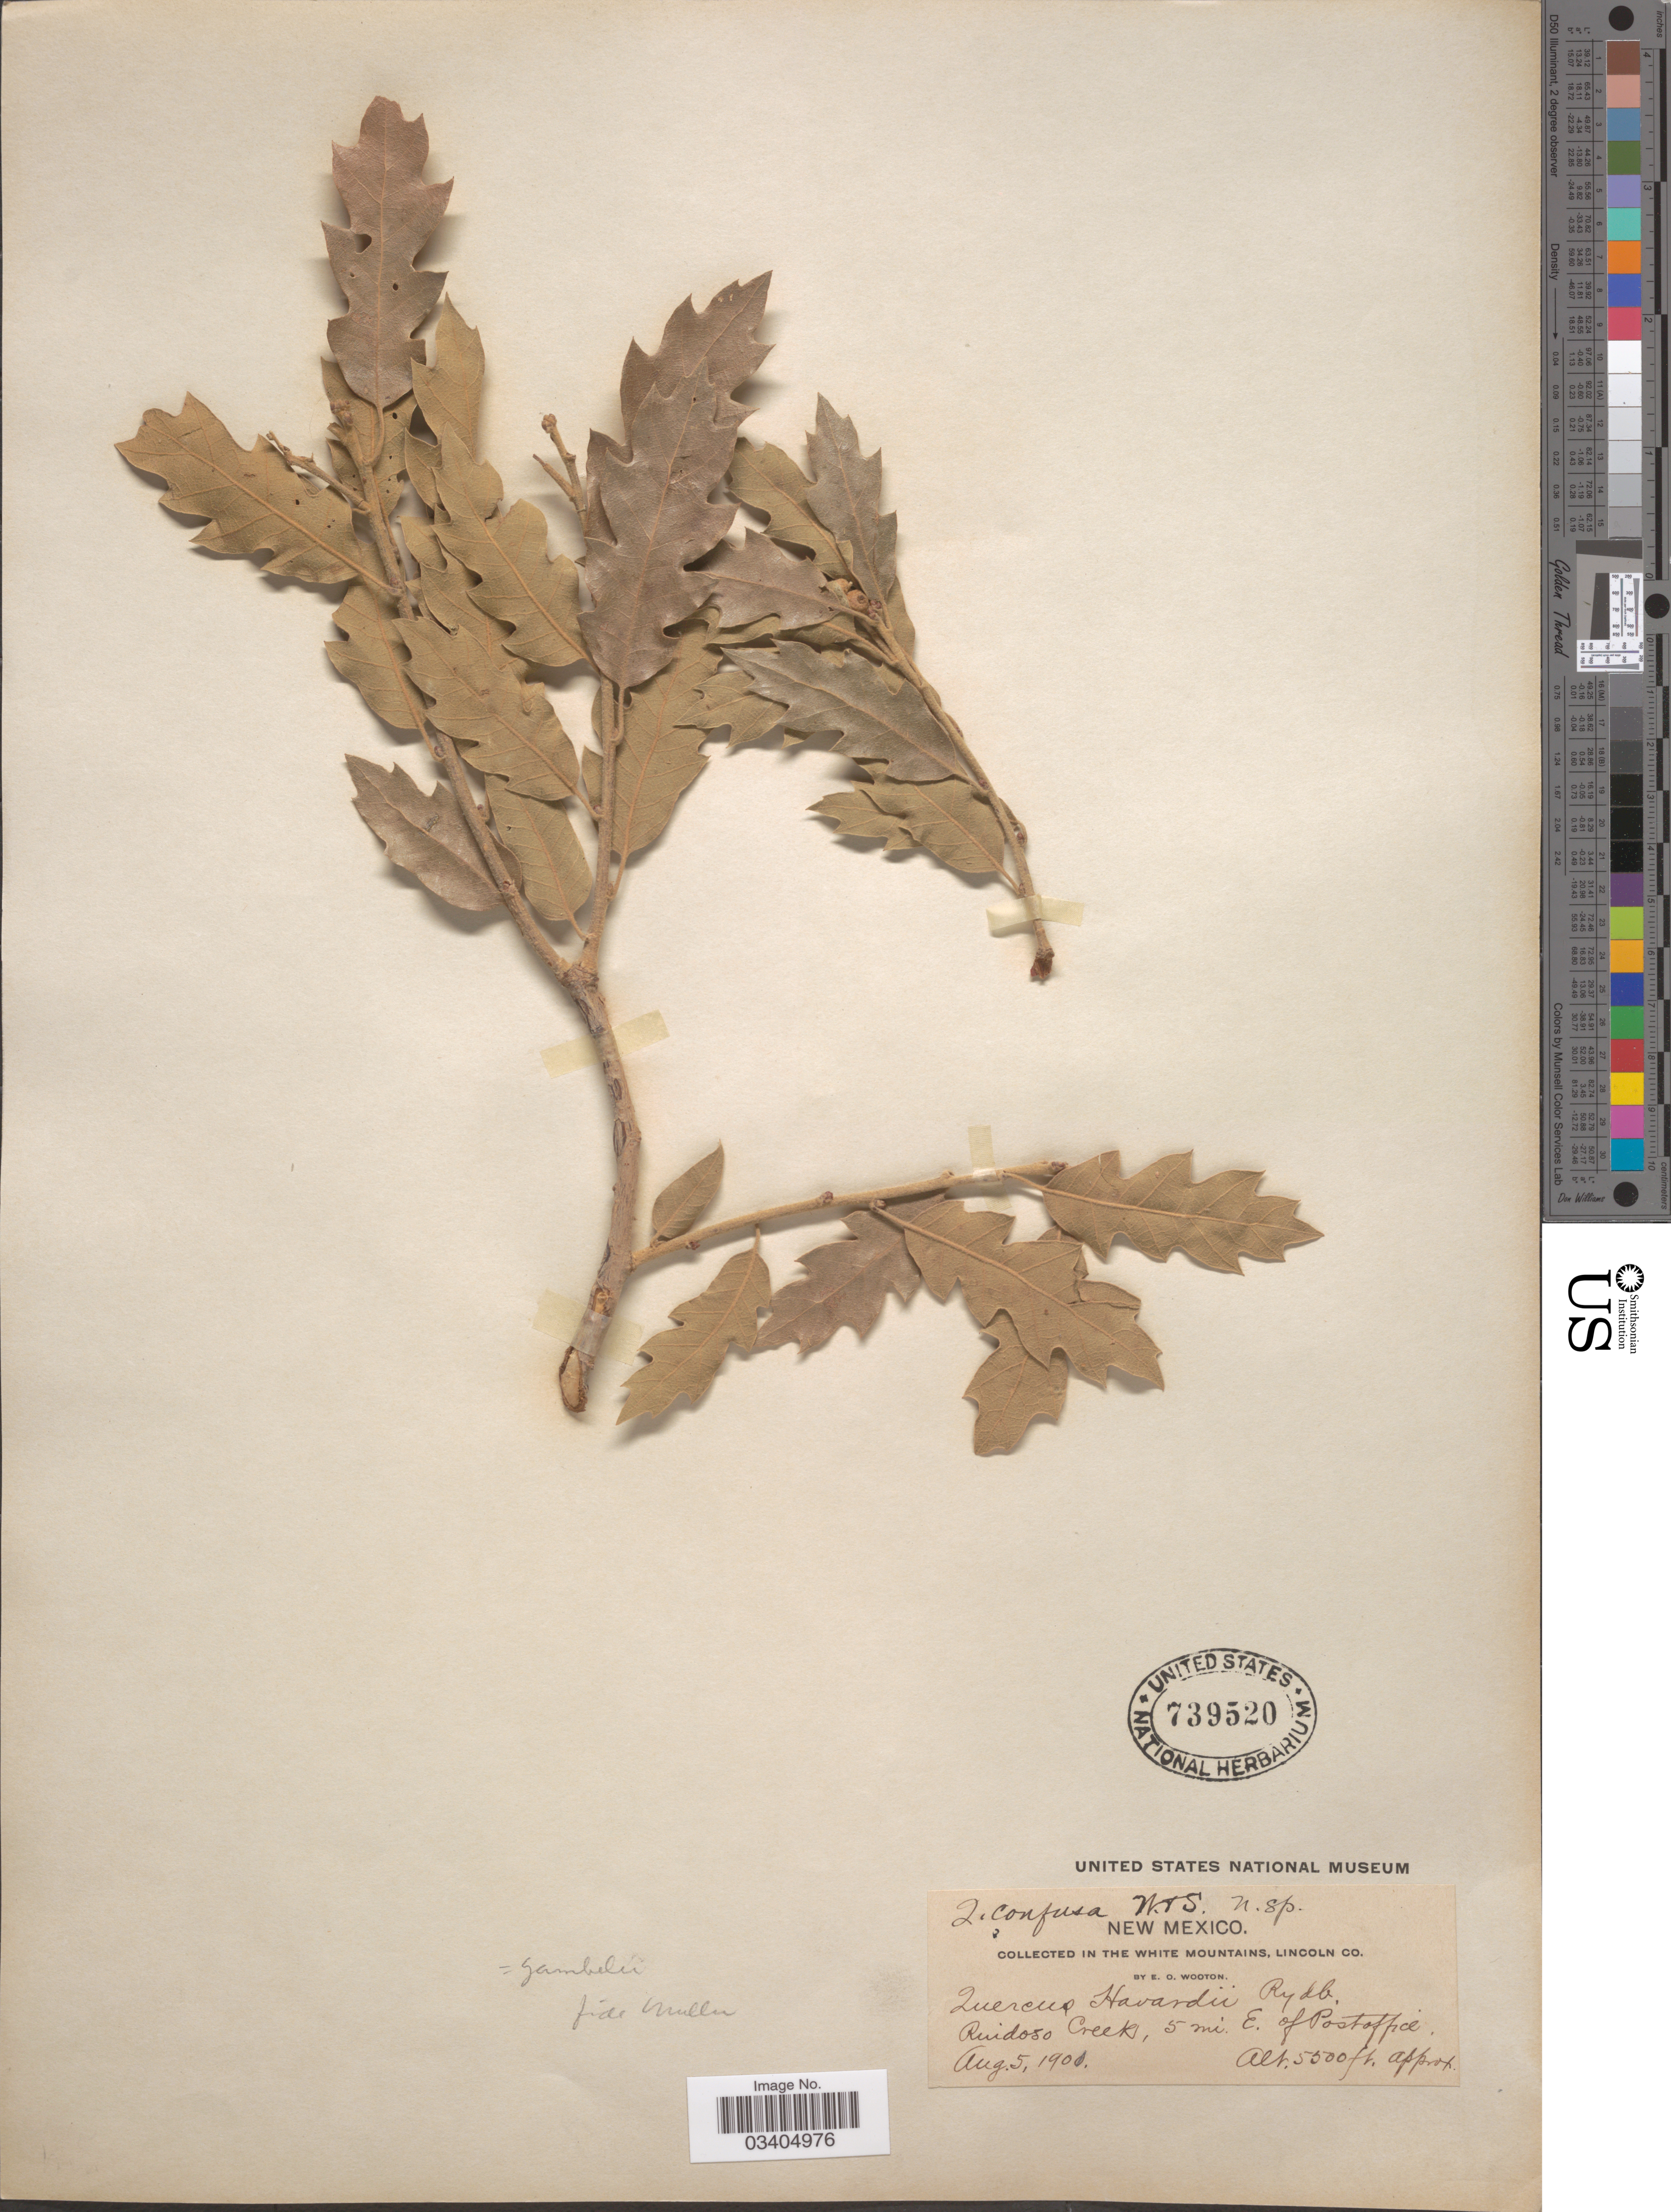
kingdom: Plantae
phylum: Tracheophyta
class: Magnoliopsida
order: Fagales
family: Fagaceae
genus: Quercus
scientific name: Quercus gambelii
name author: Nutt.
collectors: E. O. Wooton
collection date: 1900-08-05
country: United States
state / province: New Mexico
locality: In the White Mountains, Lincoln Co. Ruidoso Creek, 5 mi. E of Post office.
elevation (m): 1676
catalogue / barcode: US 739520